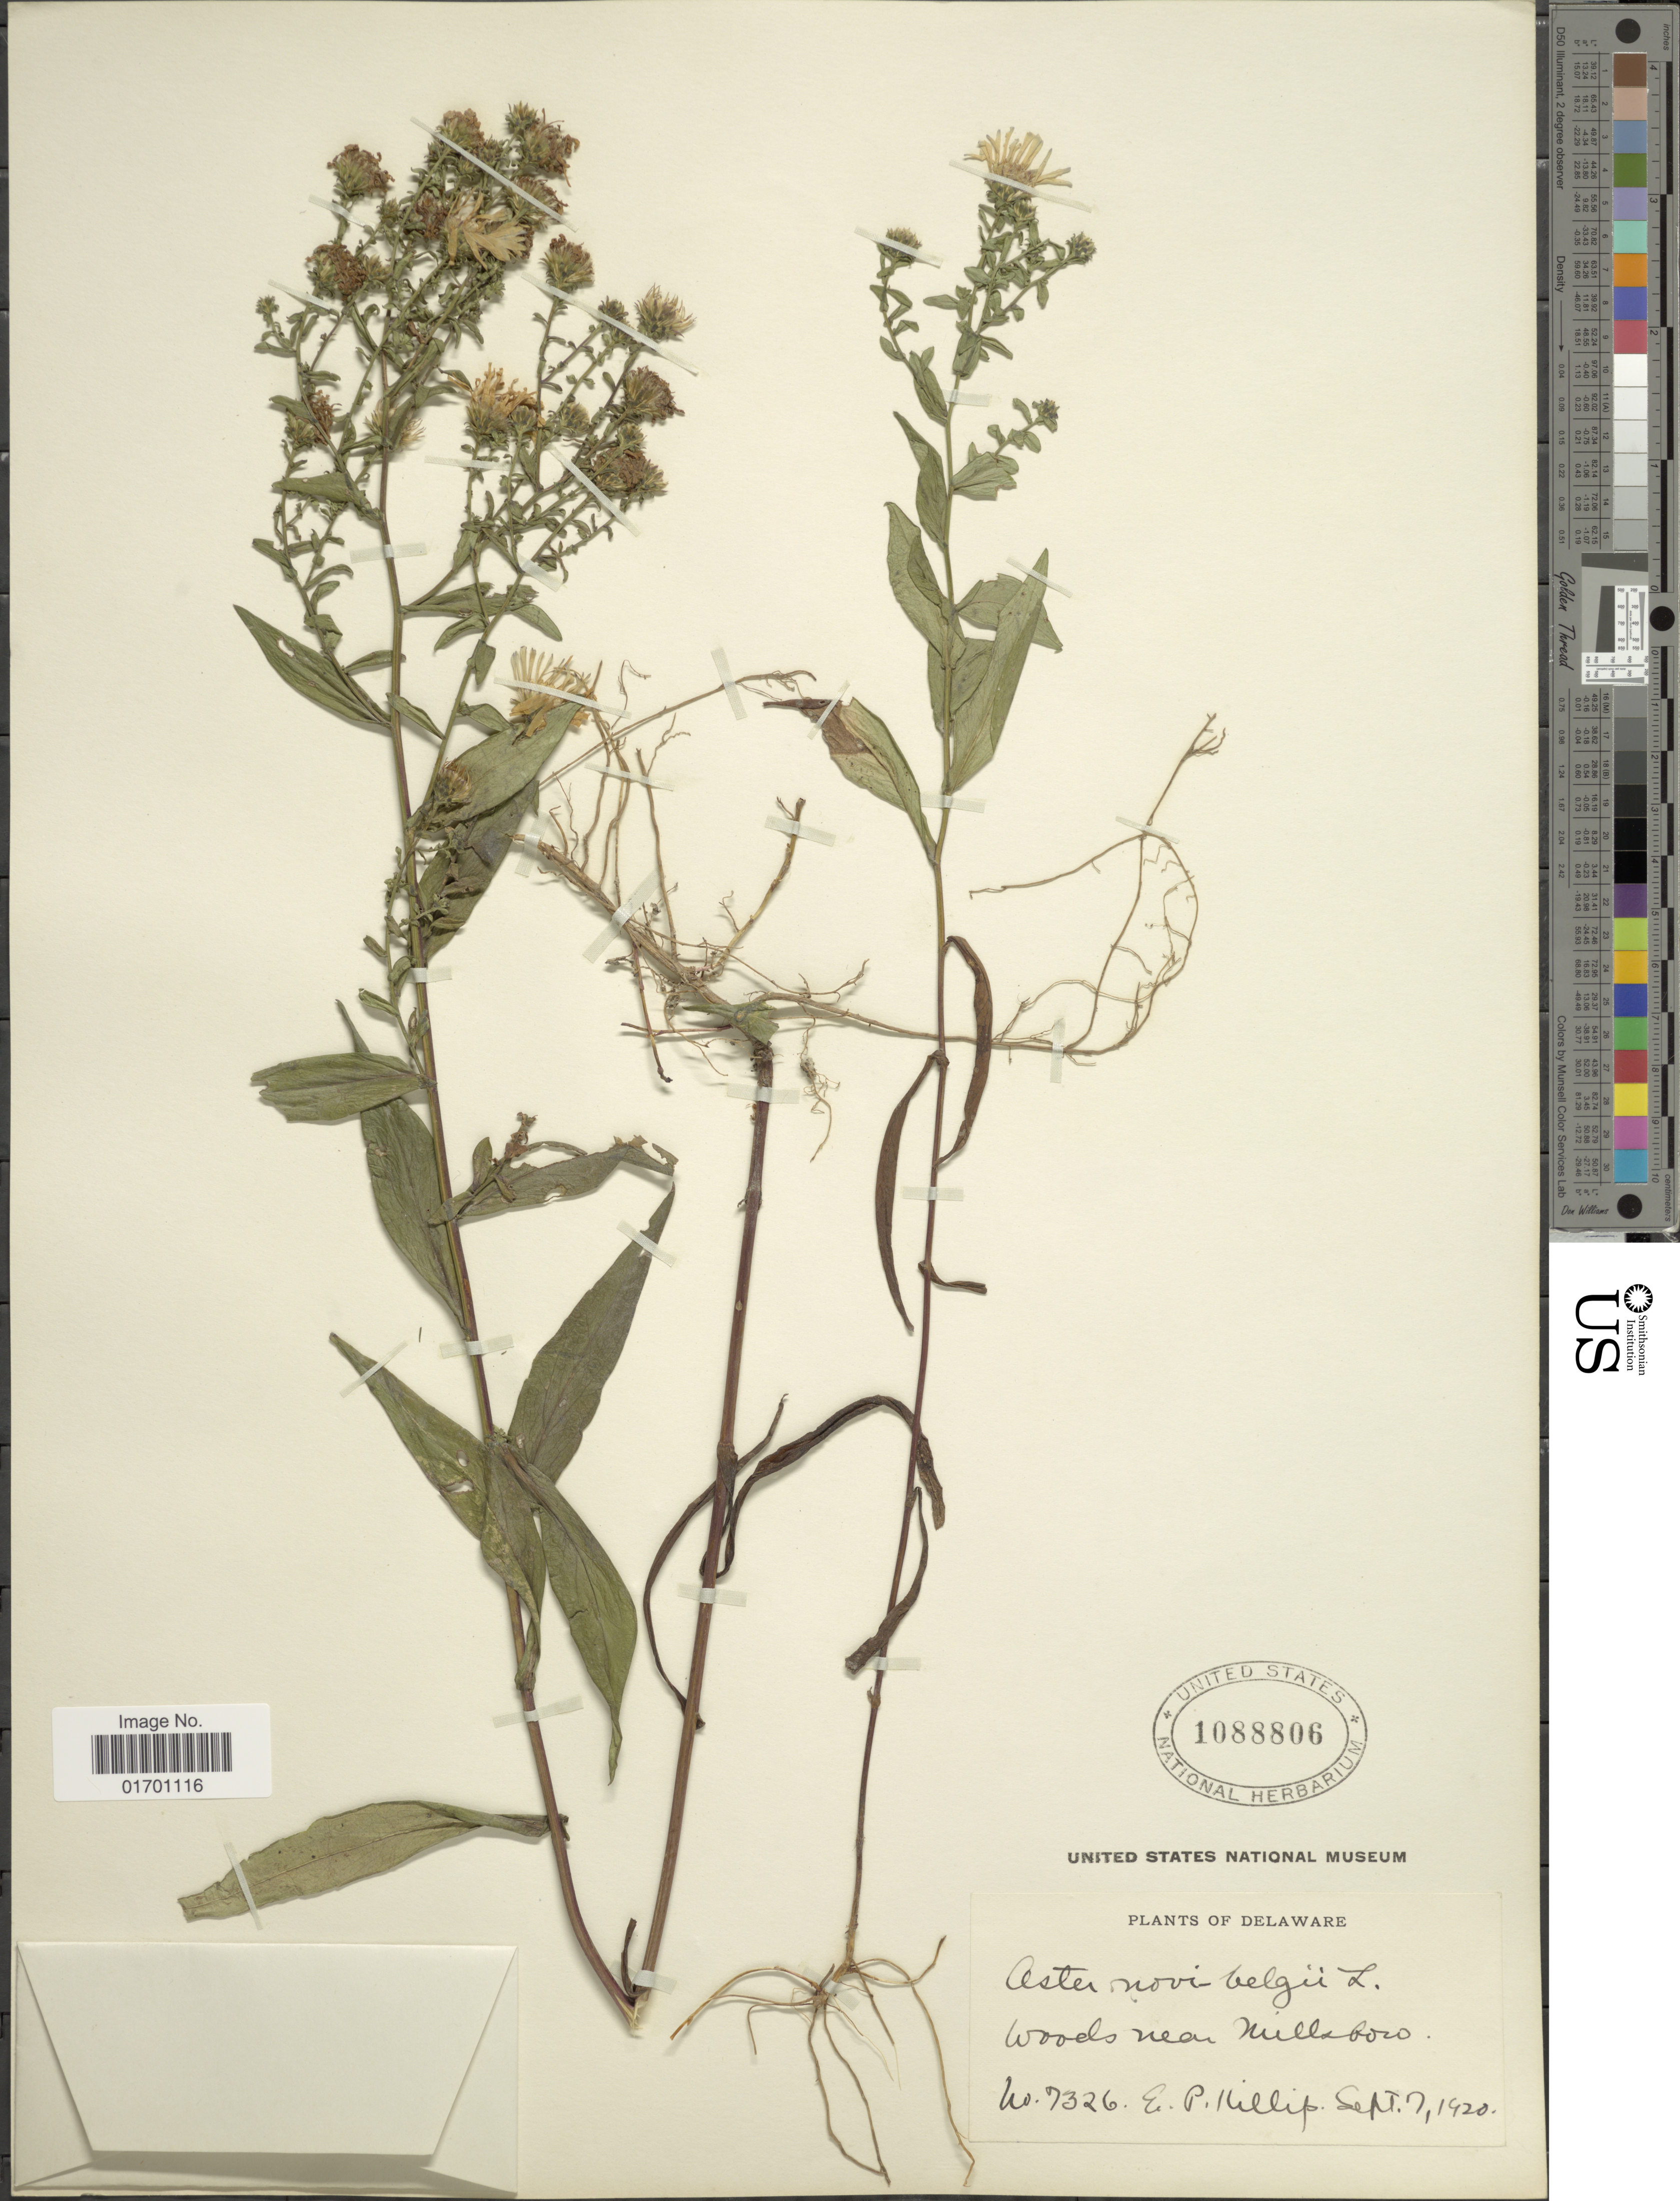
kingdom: Plantae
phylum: Tracheophyta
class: Magnoliopsida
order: Asterales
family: Asteraceae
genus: Symphyotrichum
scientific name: Symphyotrichum novi-belgii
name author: (L.) G.L. Nesom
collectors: E. P. Killip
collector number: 7326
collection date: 1920-09-07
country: United States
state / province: Delaware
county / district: Sussex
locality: Woods near Millsboro.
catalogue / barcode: US 1088806